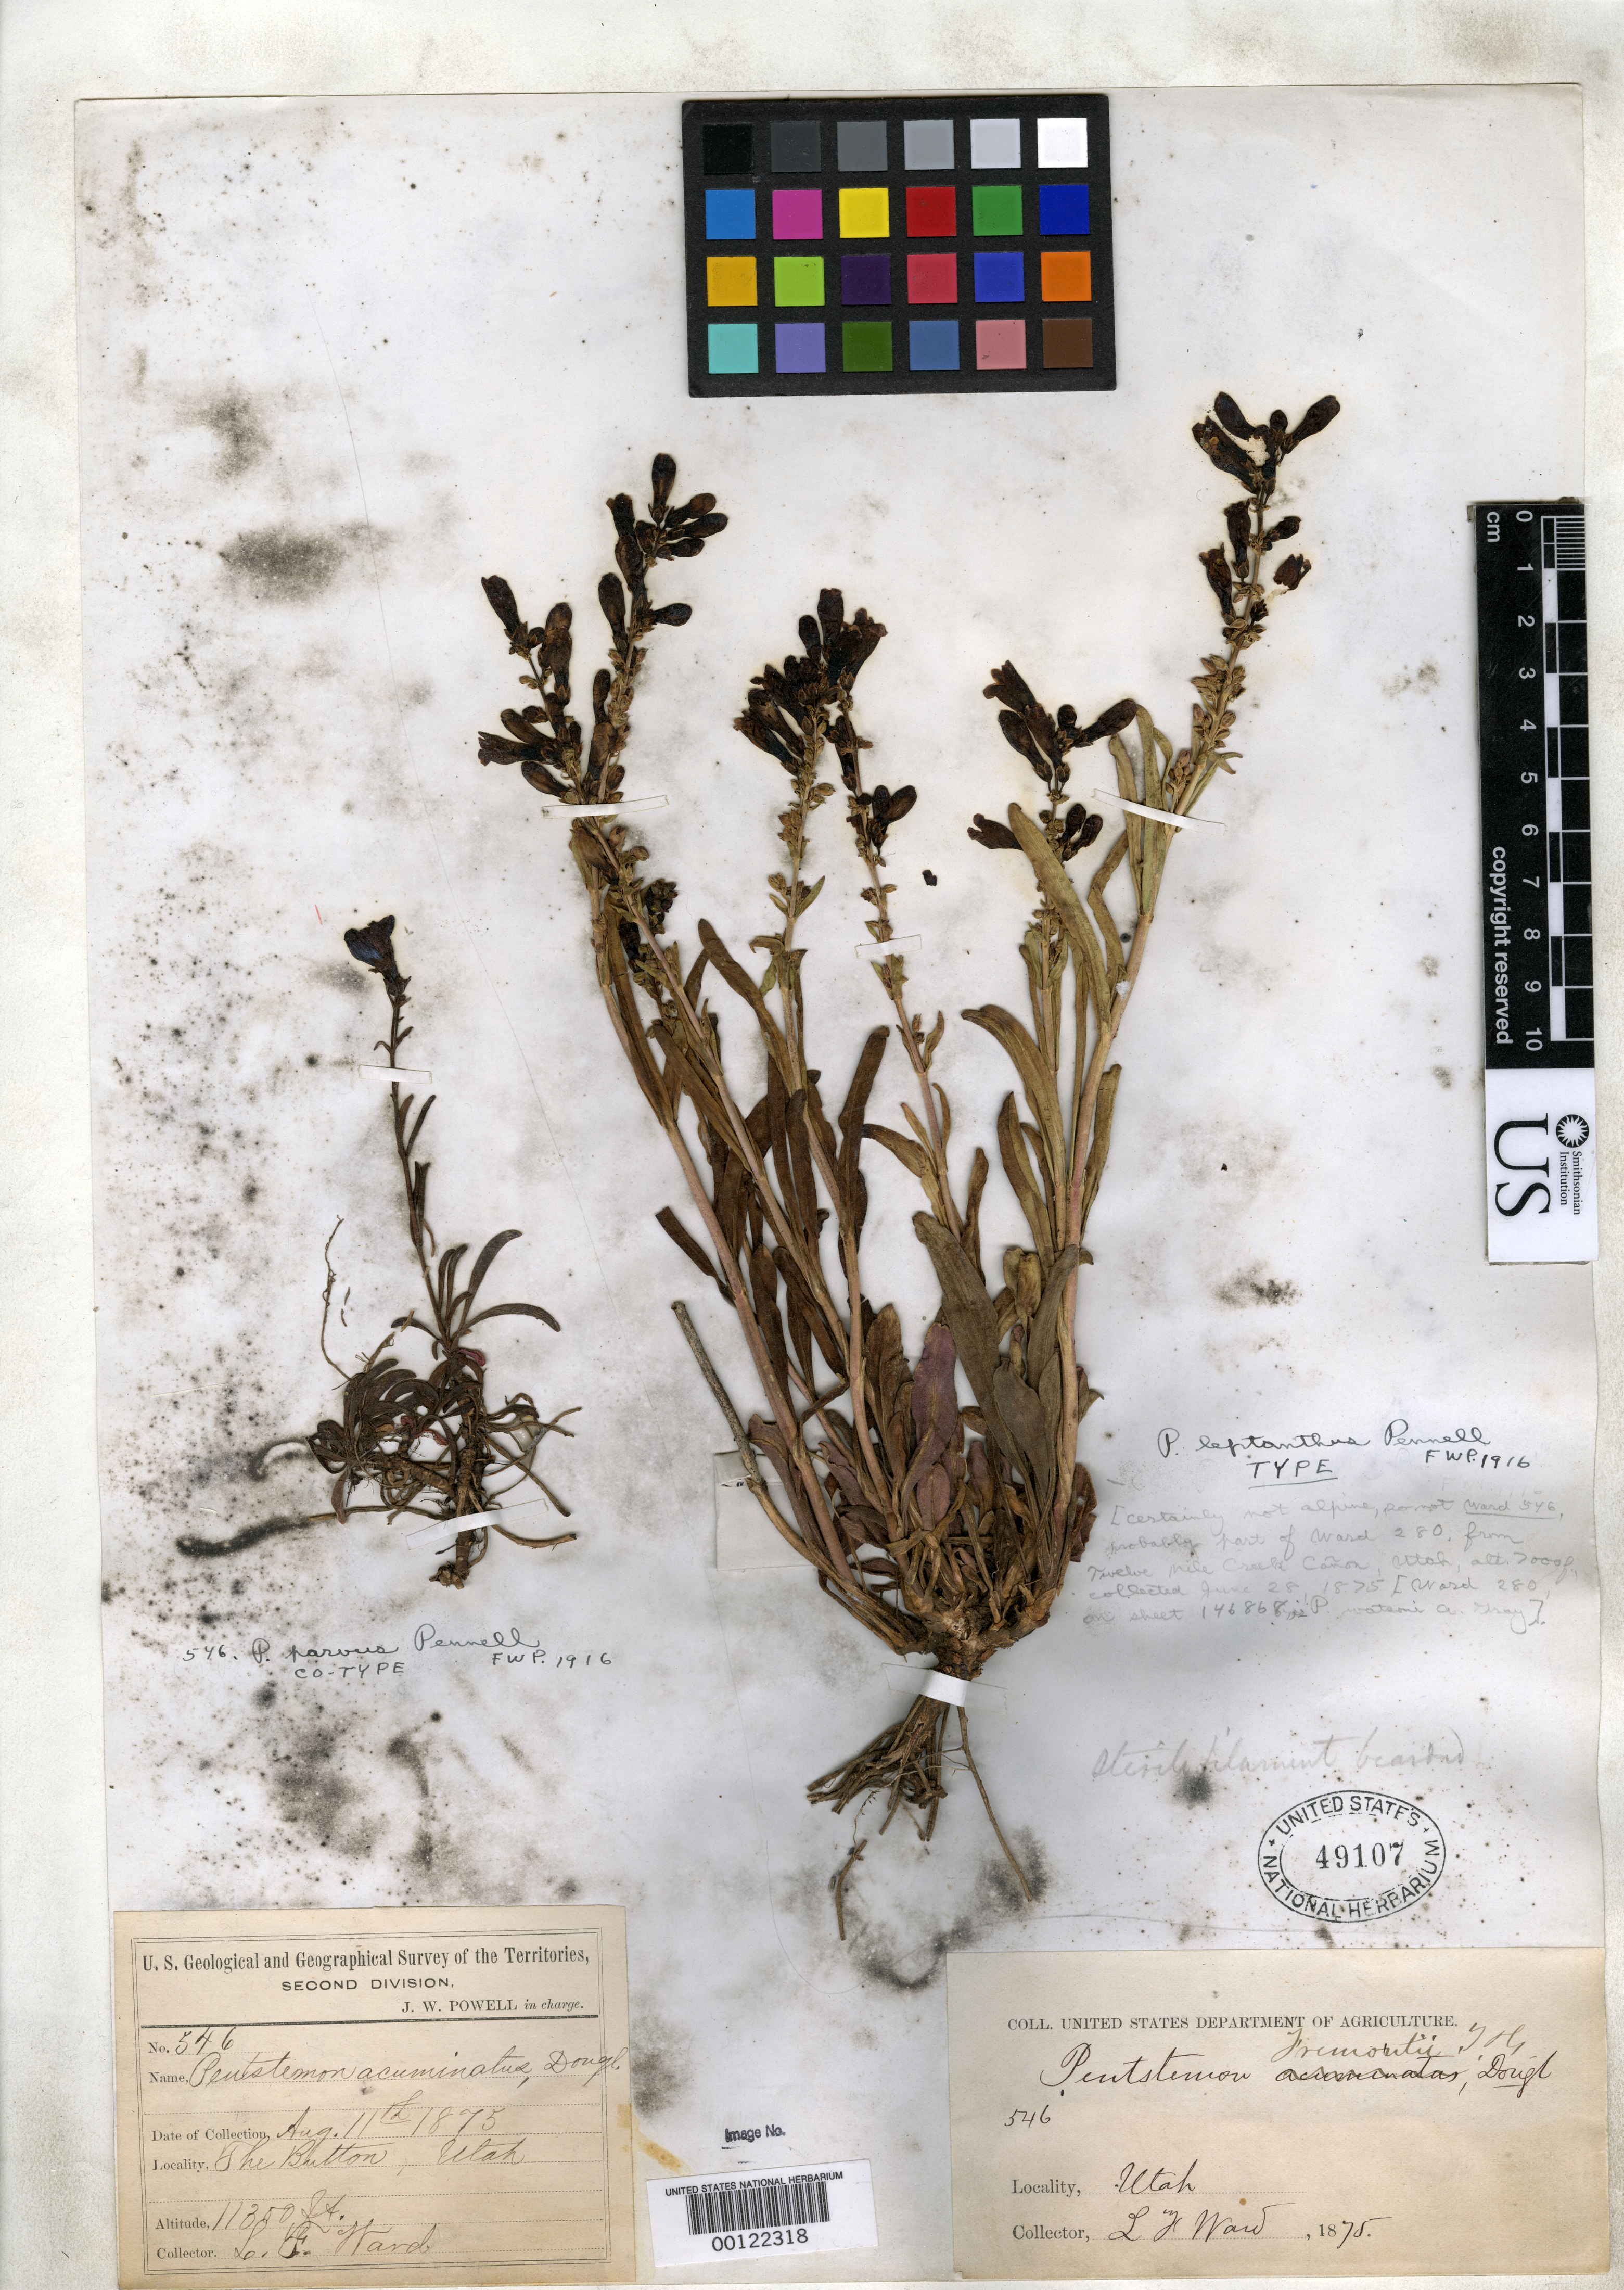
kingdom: Plantae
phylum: Tracheophyta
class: Magnoliopsida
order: Lamiales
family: Plantaginaceae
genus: Penstemon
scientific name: Penstemon leptanthus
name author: Pennell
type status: Holotype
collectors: L. F. Ward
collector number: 280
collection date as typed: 28 Jun 1875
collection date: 1875-06-28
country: United States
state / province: Utah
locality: Mayfield, Twelve Mile Creek Canyon.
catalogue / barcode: US 49107